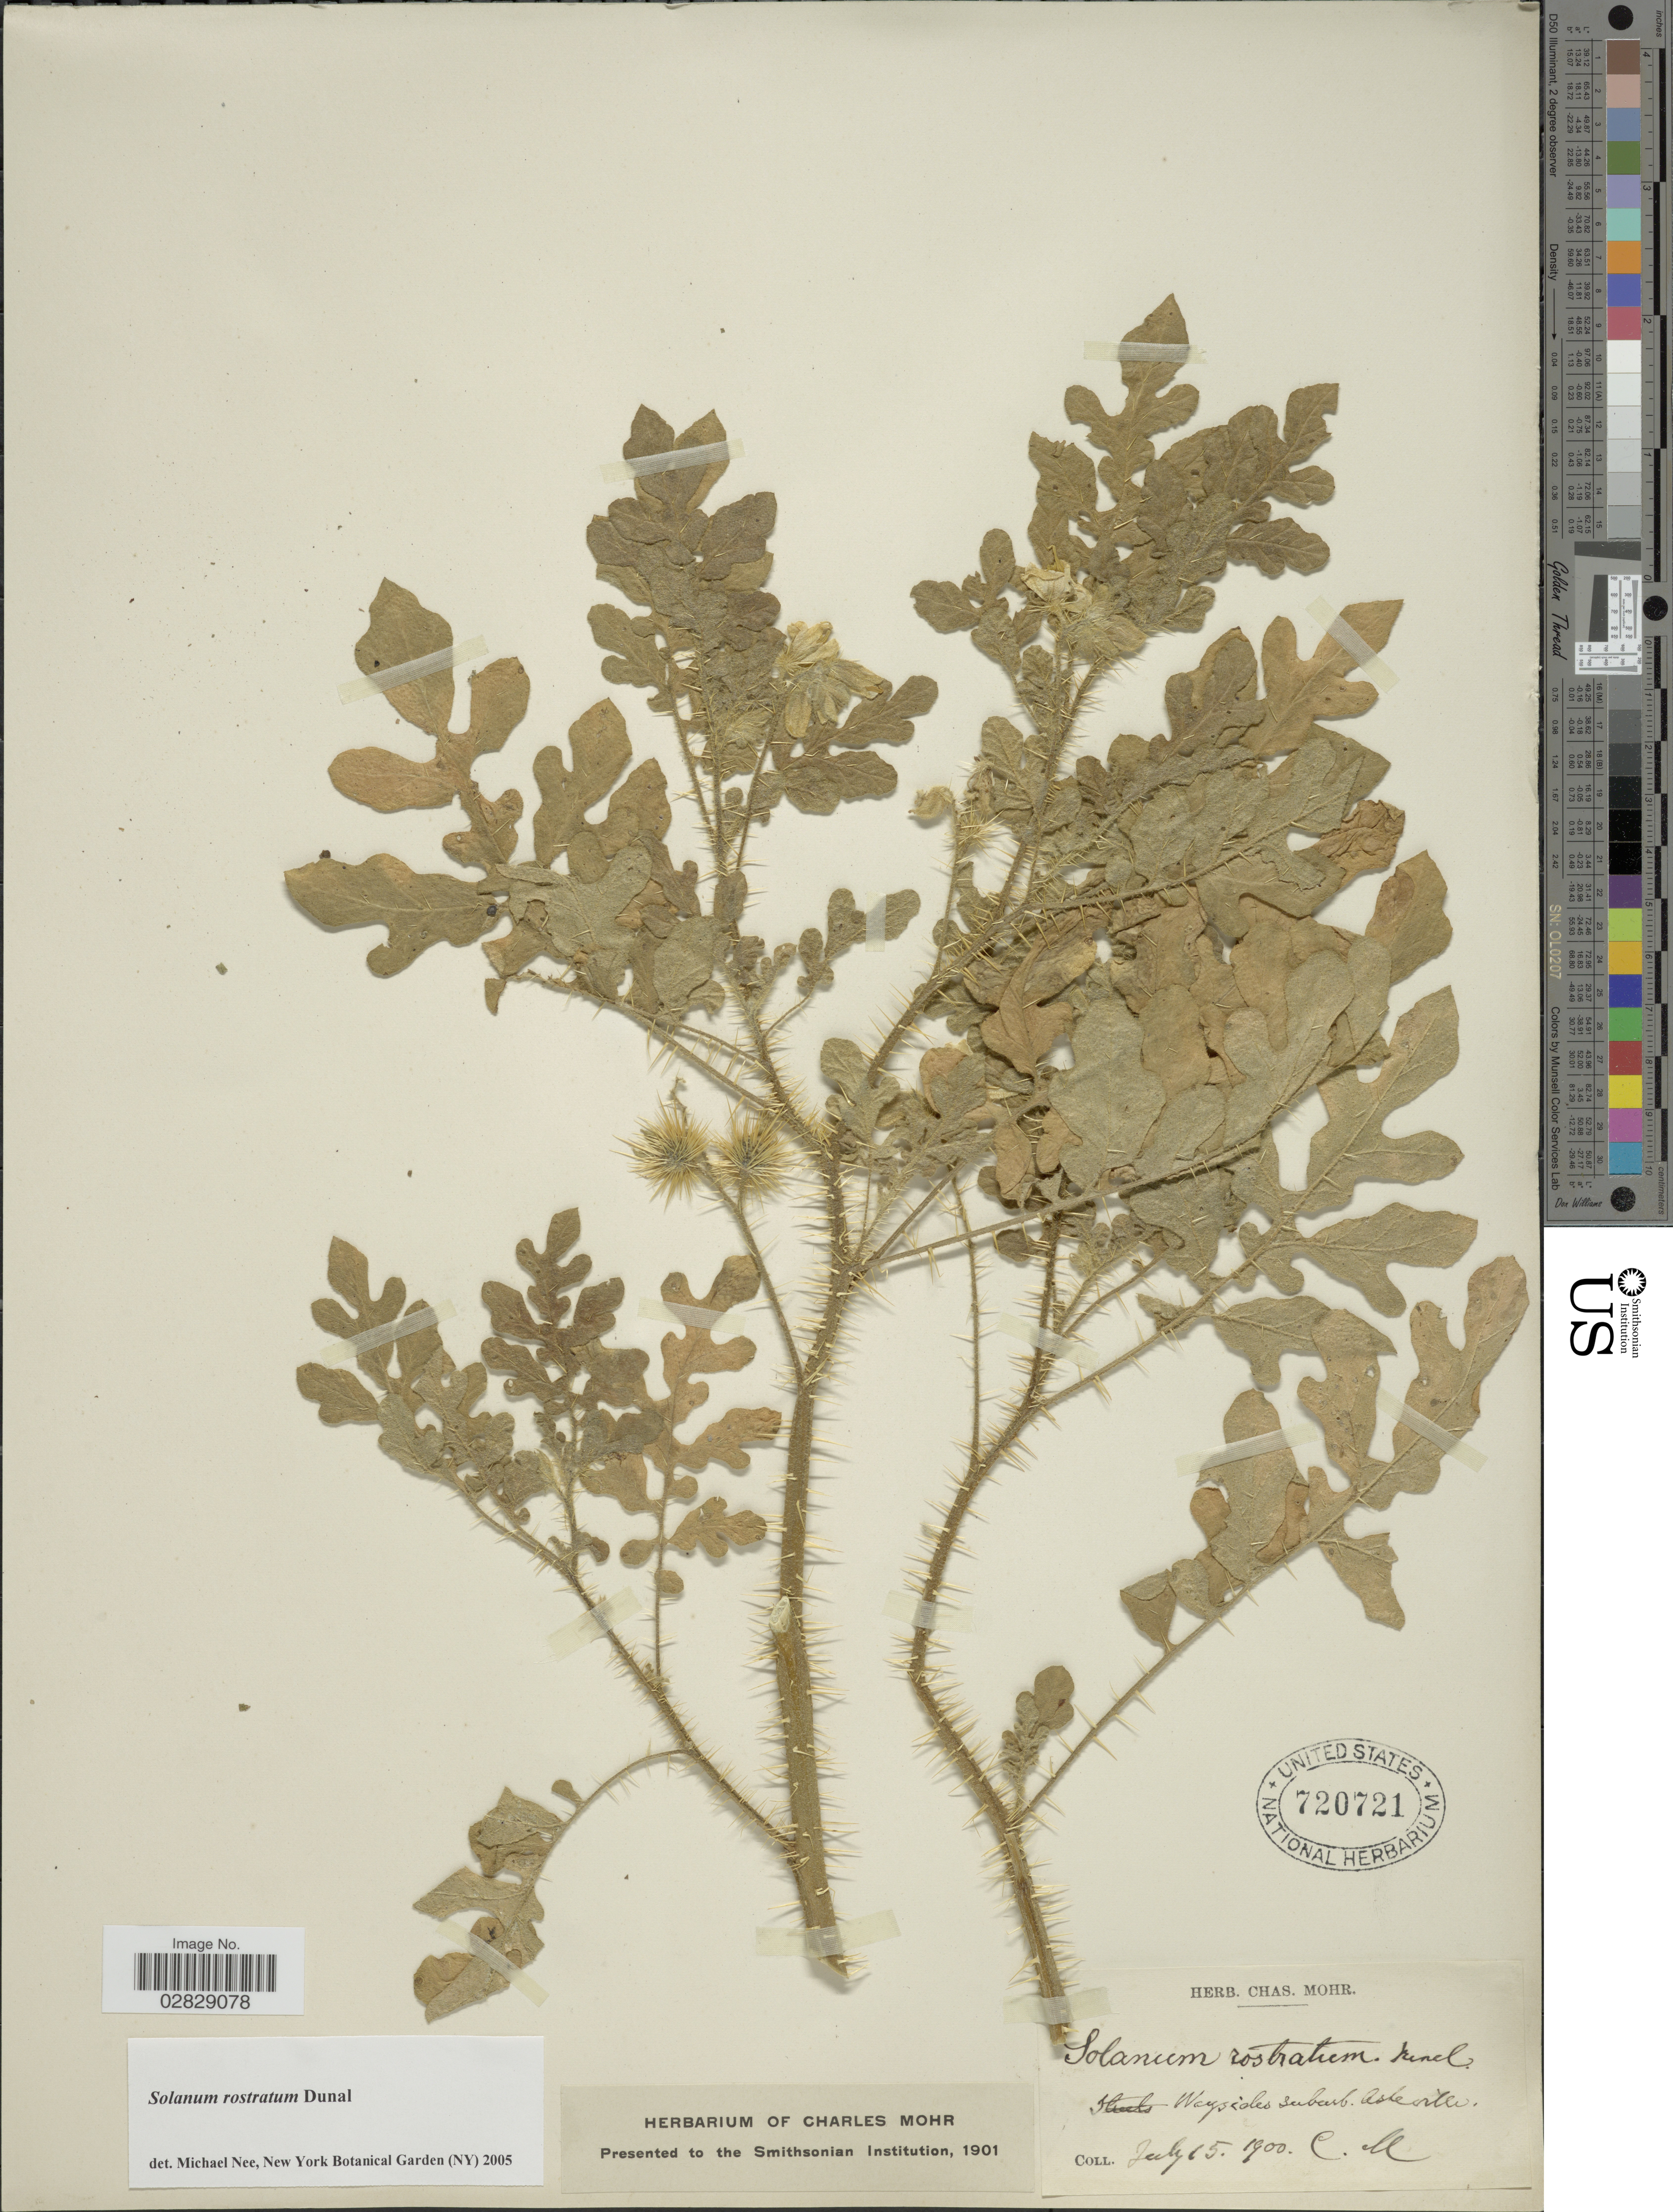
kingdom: Plantae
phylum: Tracheophyta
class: Magnoliopsida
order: Solanales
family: Solanaceae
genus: Solanum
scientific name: Solanum rostratum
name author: Dunal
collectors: Mohr, C. T. (herbarium)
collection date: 1900-07-15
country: United States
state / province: North Carolina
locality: Waysides suburb, Asheville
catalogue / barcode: US 720721